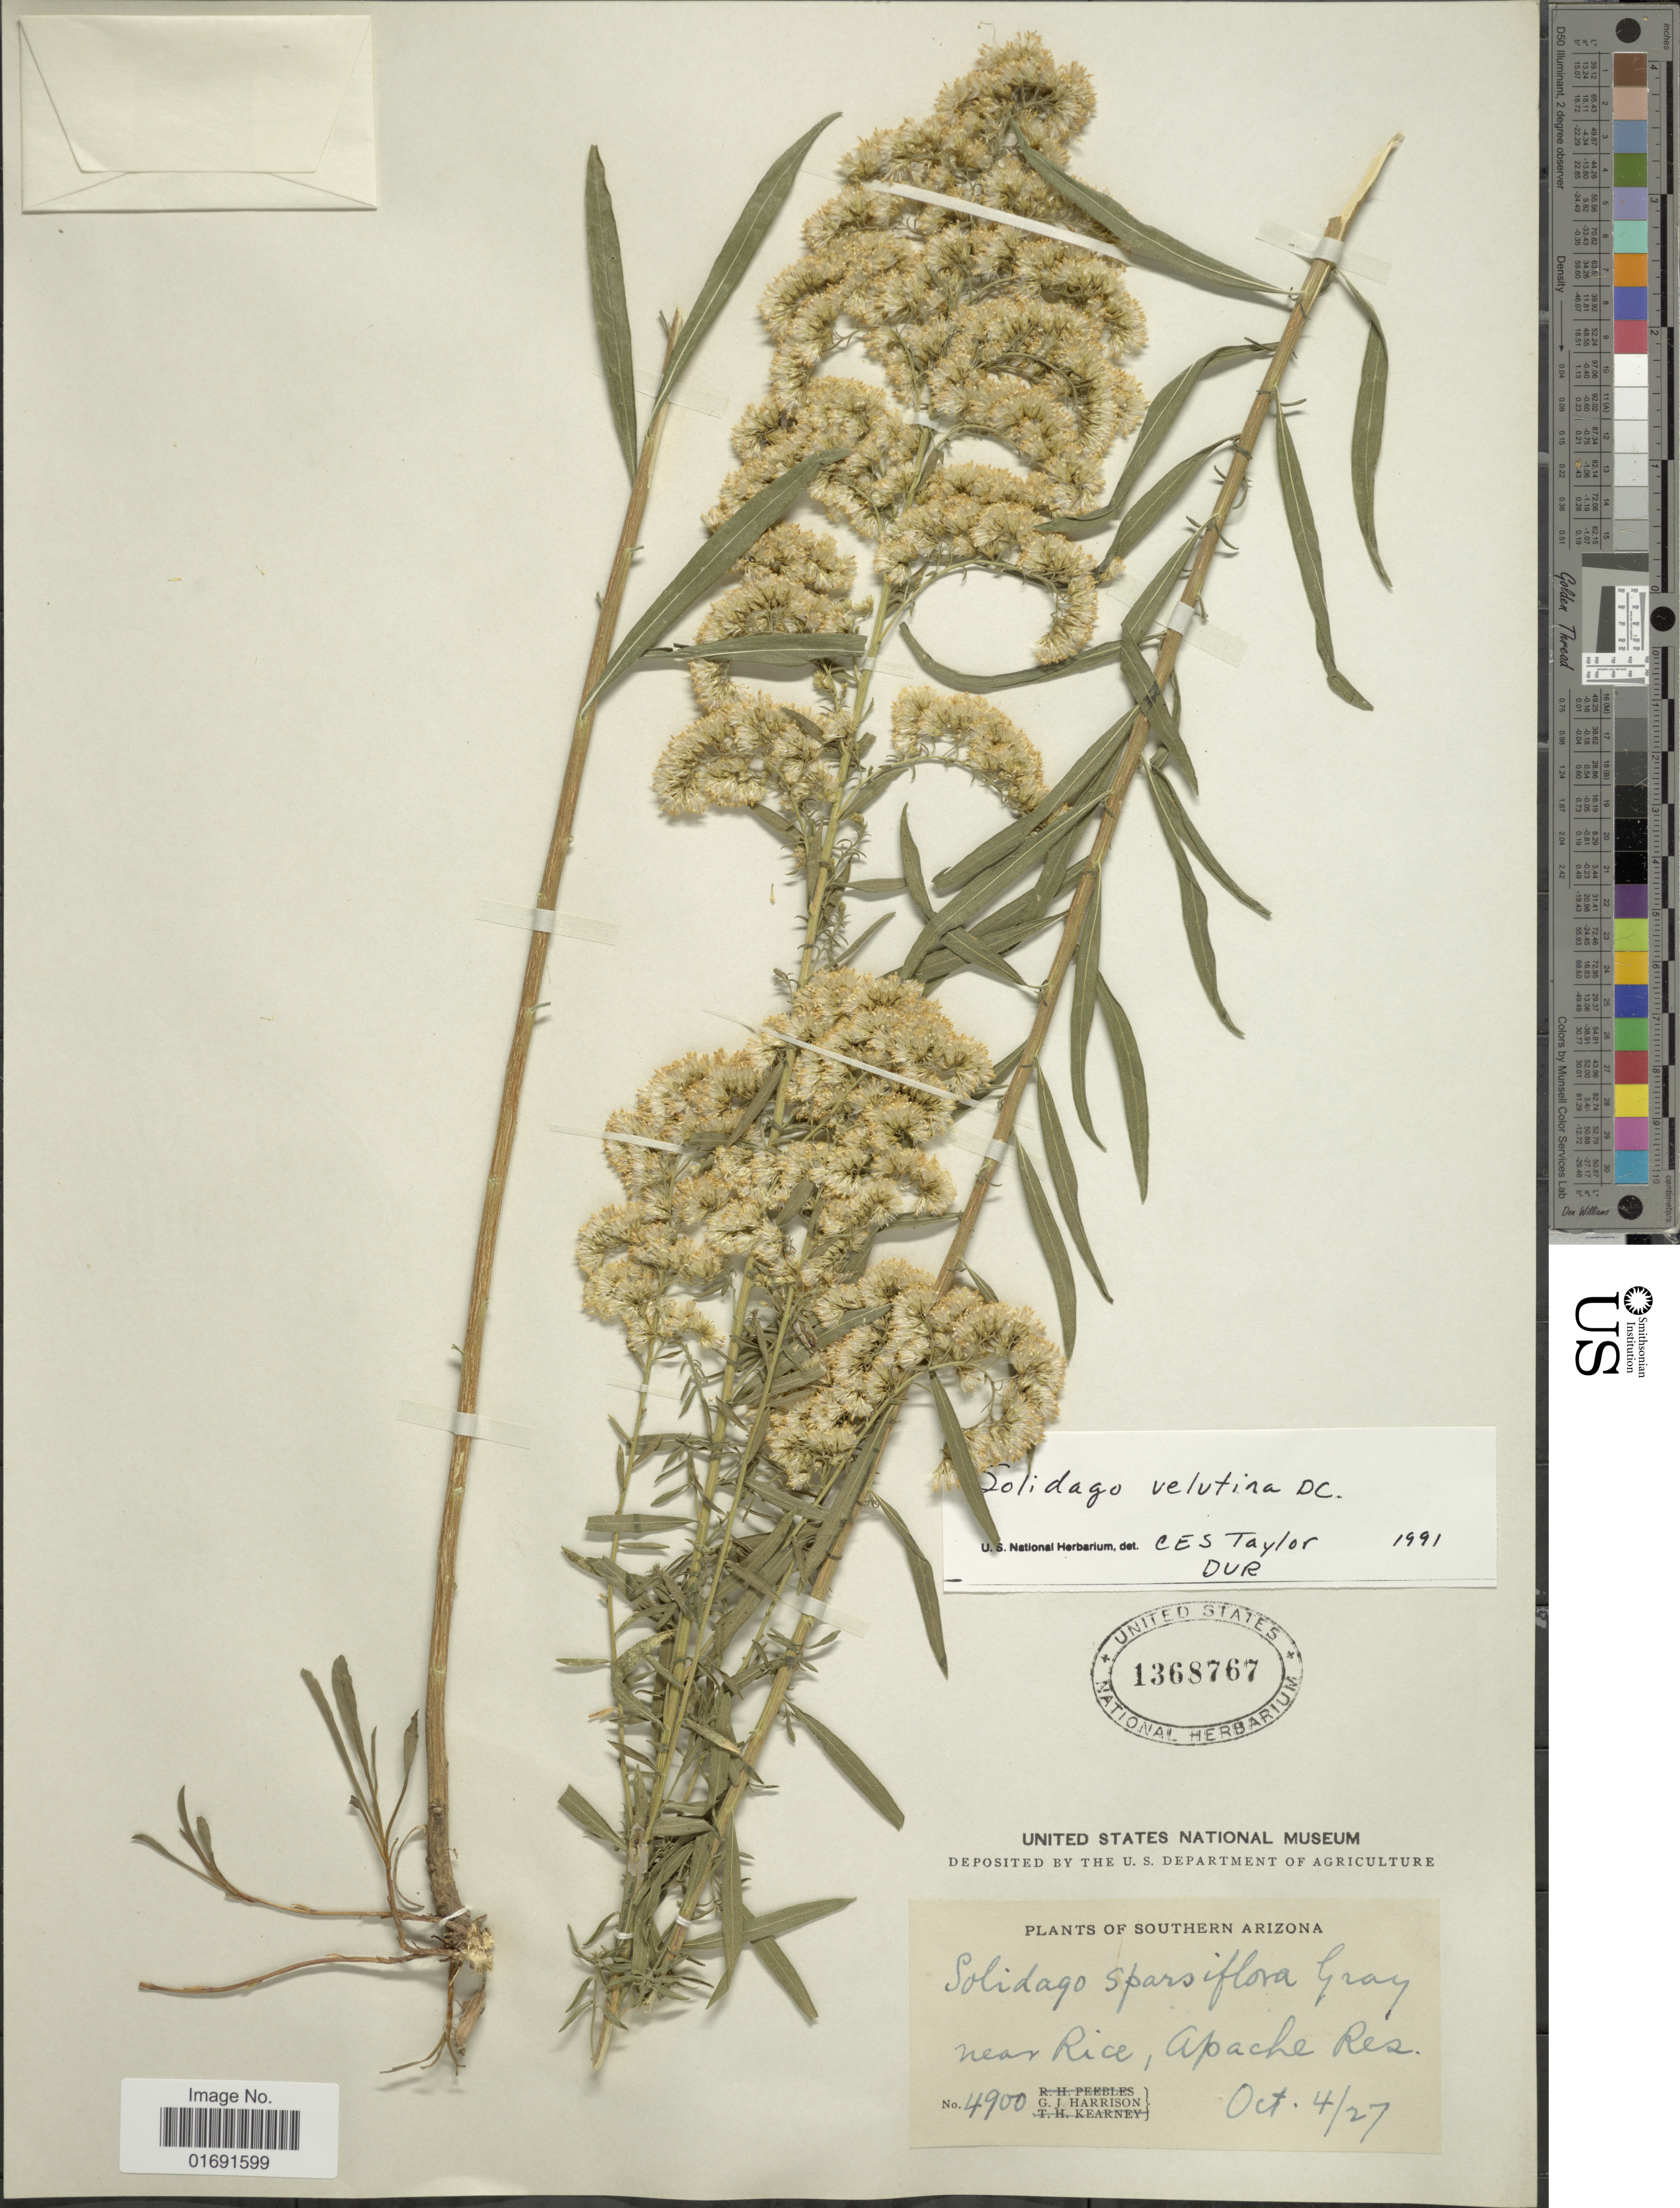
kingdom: Plantae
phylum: Tracheophyta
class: Magnoliopsida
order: Asterales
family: Asteraceae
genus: Solidago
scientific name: Solidago velutina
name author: DC.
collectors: G. J. Harrison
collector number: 4900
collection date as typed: Transcribed d/m/y: 4/10/27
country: United States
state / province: Arizona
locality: Southern Arizona, near Rice, Apache Res.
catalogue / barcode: US 1368767